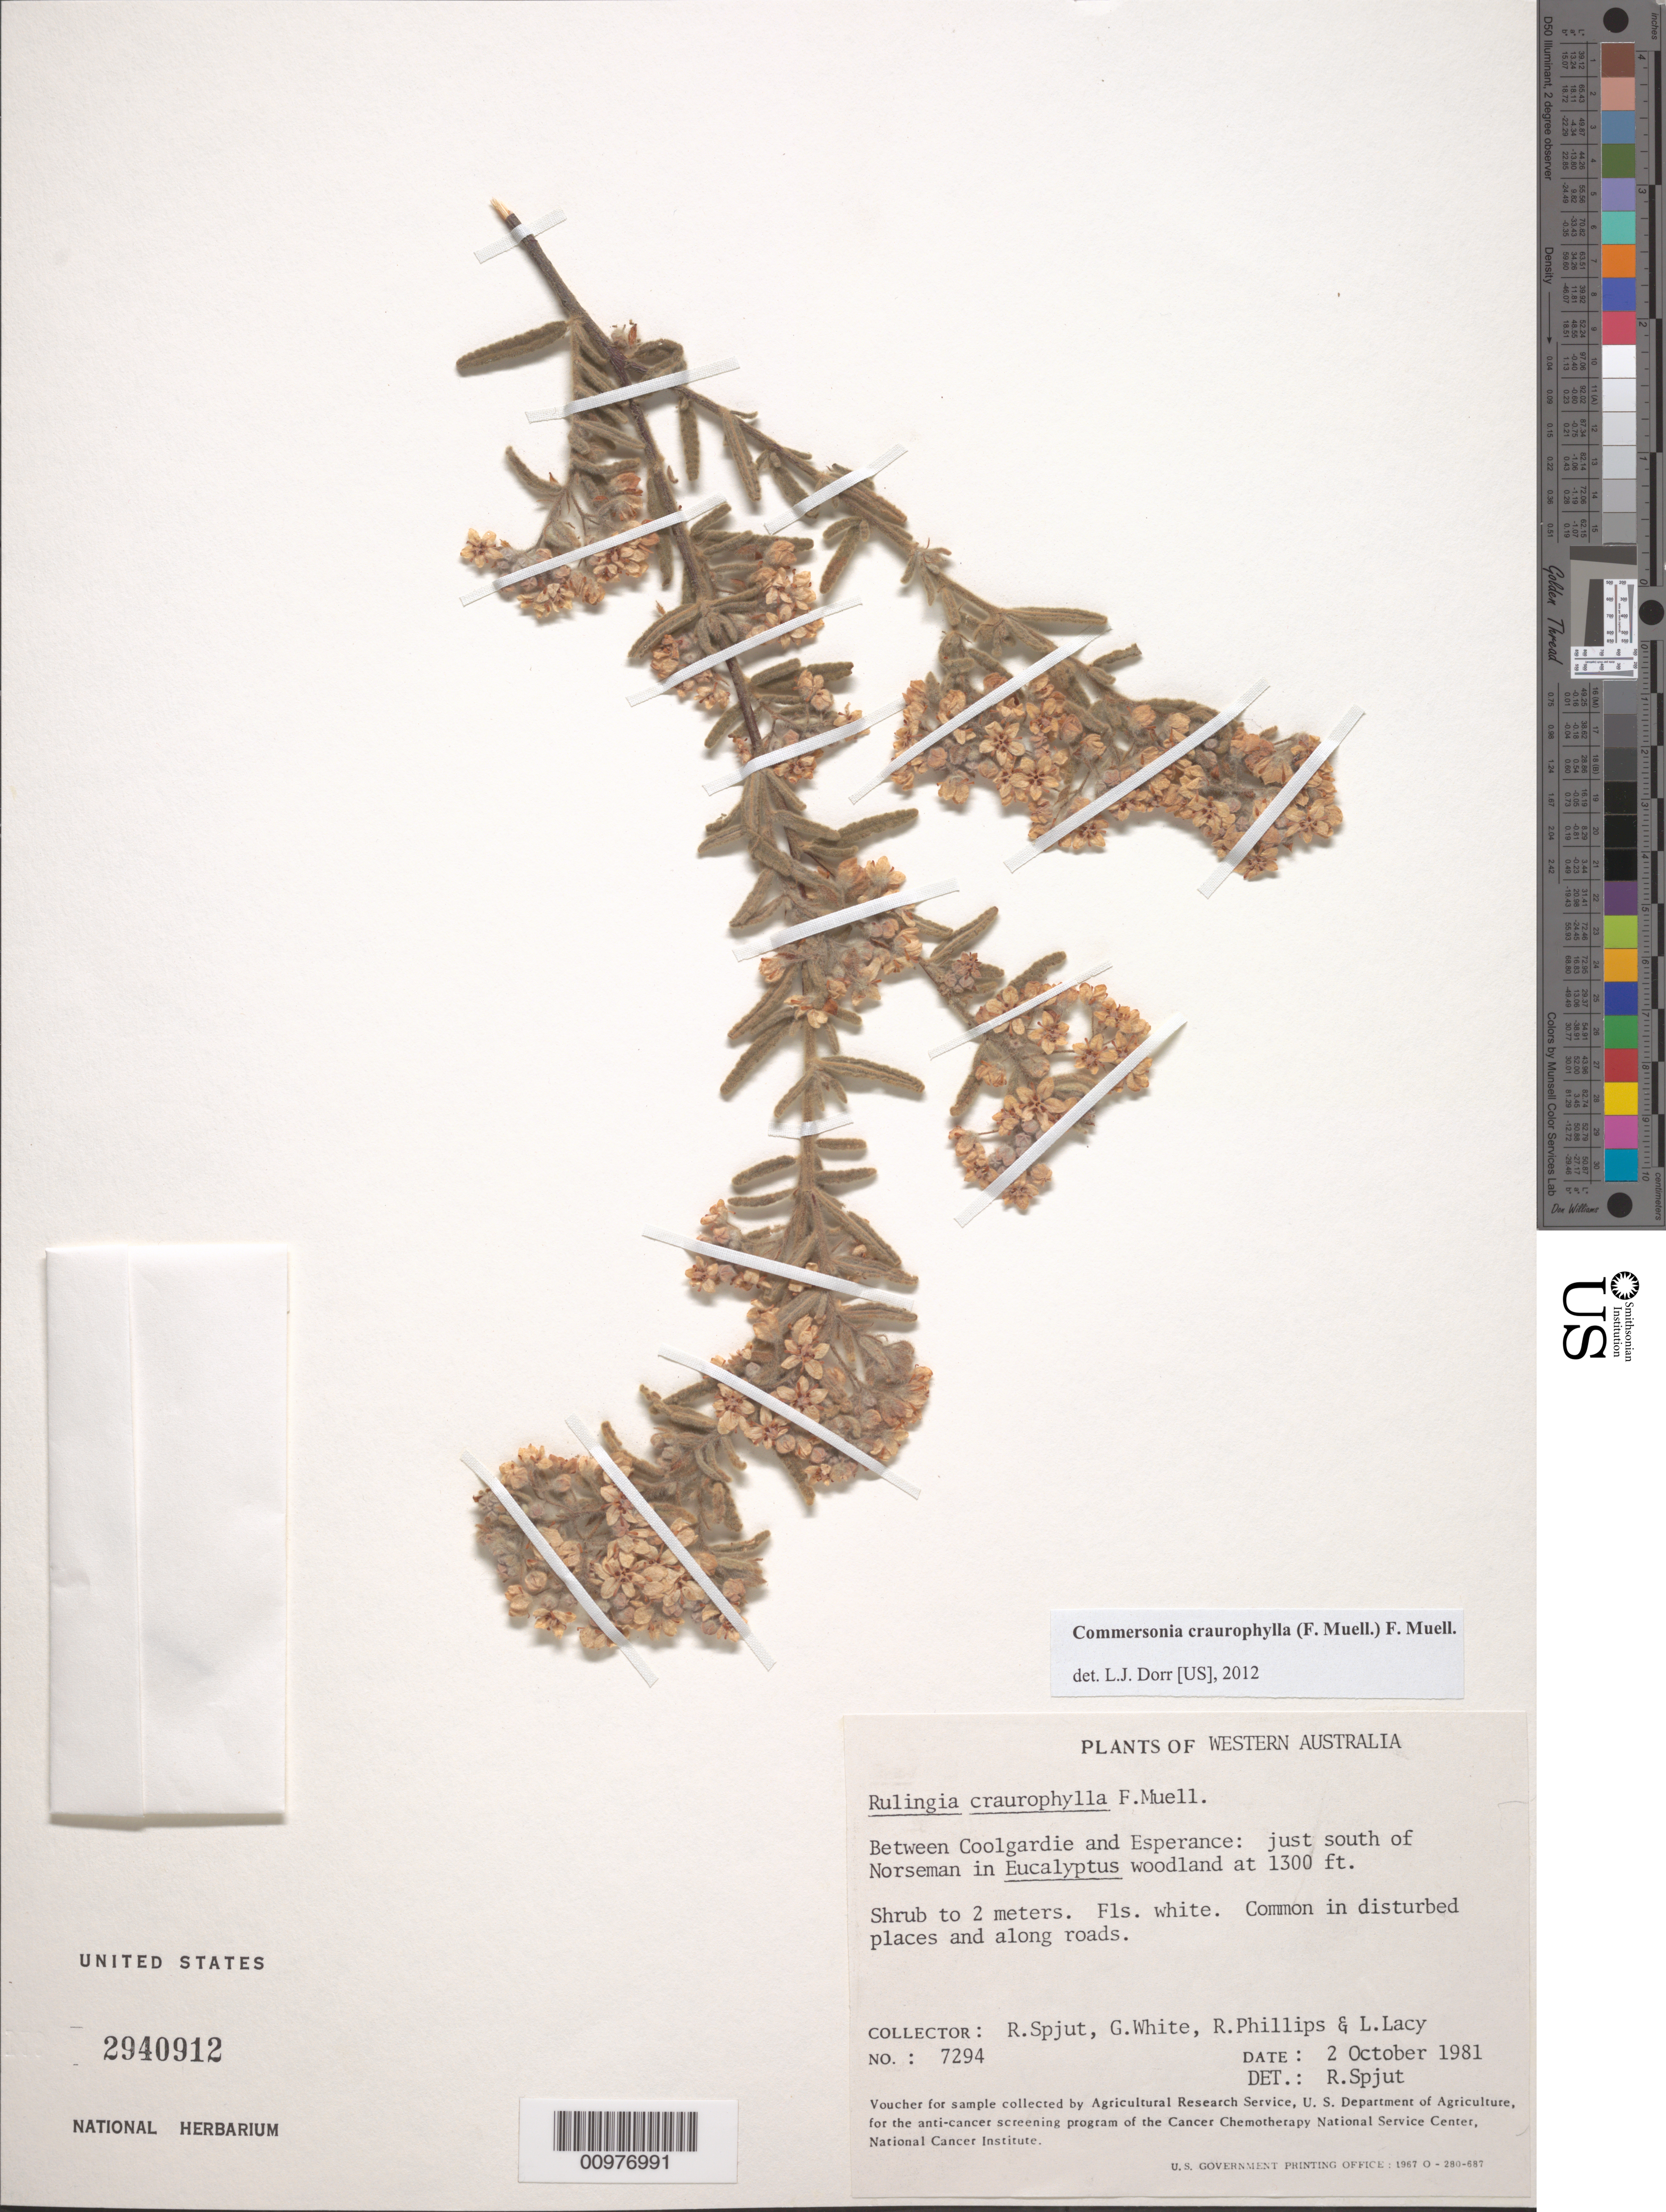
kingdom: Plantae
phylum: Tracheophyta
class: Magnoliopsida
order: Malvales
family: Malvaceae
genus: Commersonia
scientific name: Commersonia craurophylla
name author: (F. Muell.) F. Muell.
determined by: Dorr, L. J., (BOT), Smithsonian Institution - National Museum of Natural History (UNITED STATES)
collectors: R. Spjut, G. White, R. Phillips & L. Lacy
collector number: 7294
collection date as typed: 2 October 1981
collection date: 1981-10-02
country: Australia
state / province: Western Australia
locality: between Coolgardie and Esperance: just S of Norseman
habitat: Eucalyptus woodland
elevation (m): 396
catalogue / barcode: US 2940912